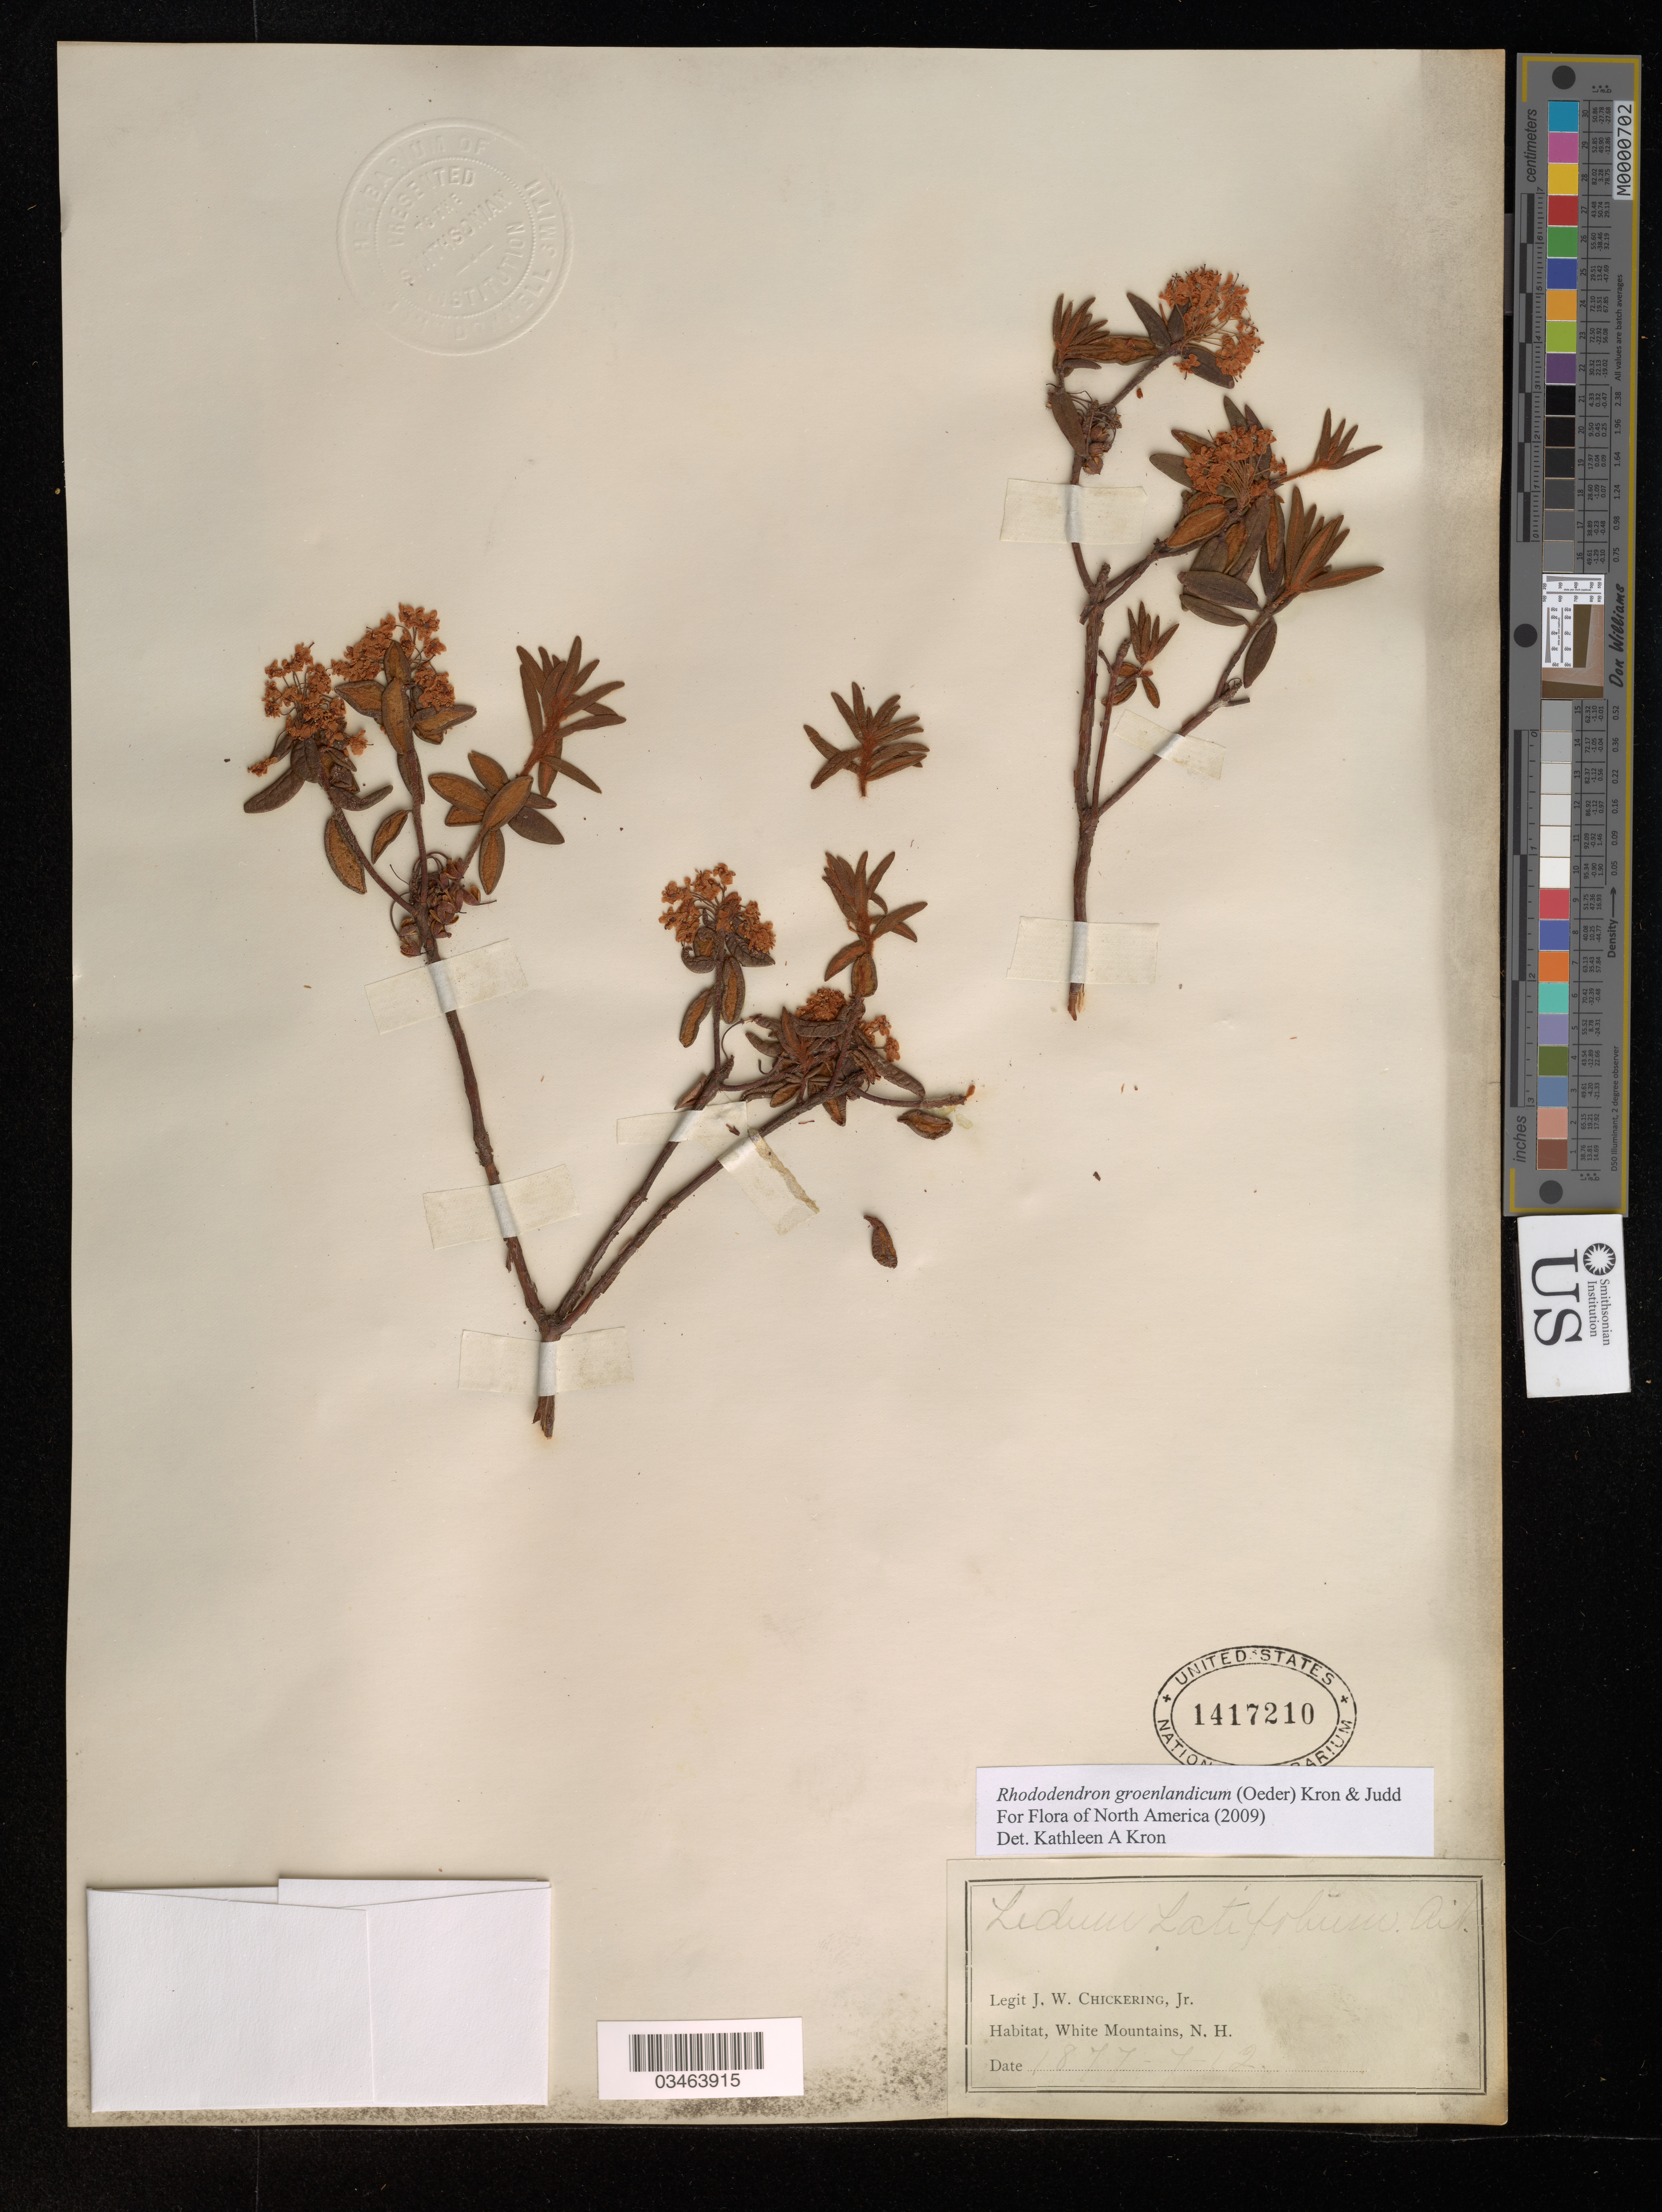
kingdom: Plantae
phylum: Tracheophyta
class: Magnoliopsida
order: Ericales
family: Ericaceae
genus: Rhododendron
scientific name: Rhododendron groenlandicum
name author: (Oeder) Kron & Judd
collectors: J. W. Chickering Jr.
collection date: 1877-07-12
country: United States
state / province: New Hampshire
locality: White Mountains.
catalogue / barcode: US 1417210